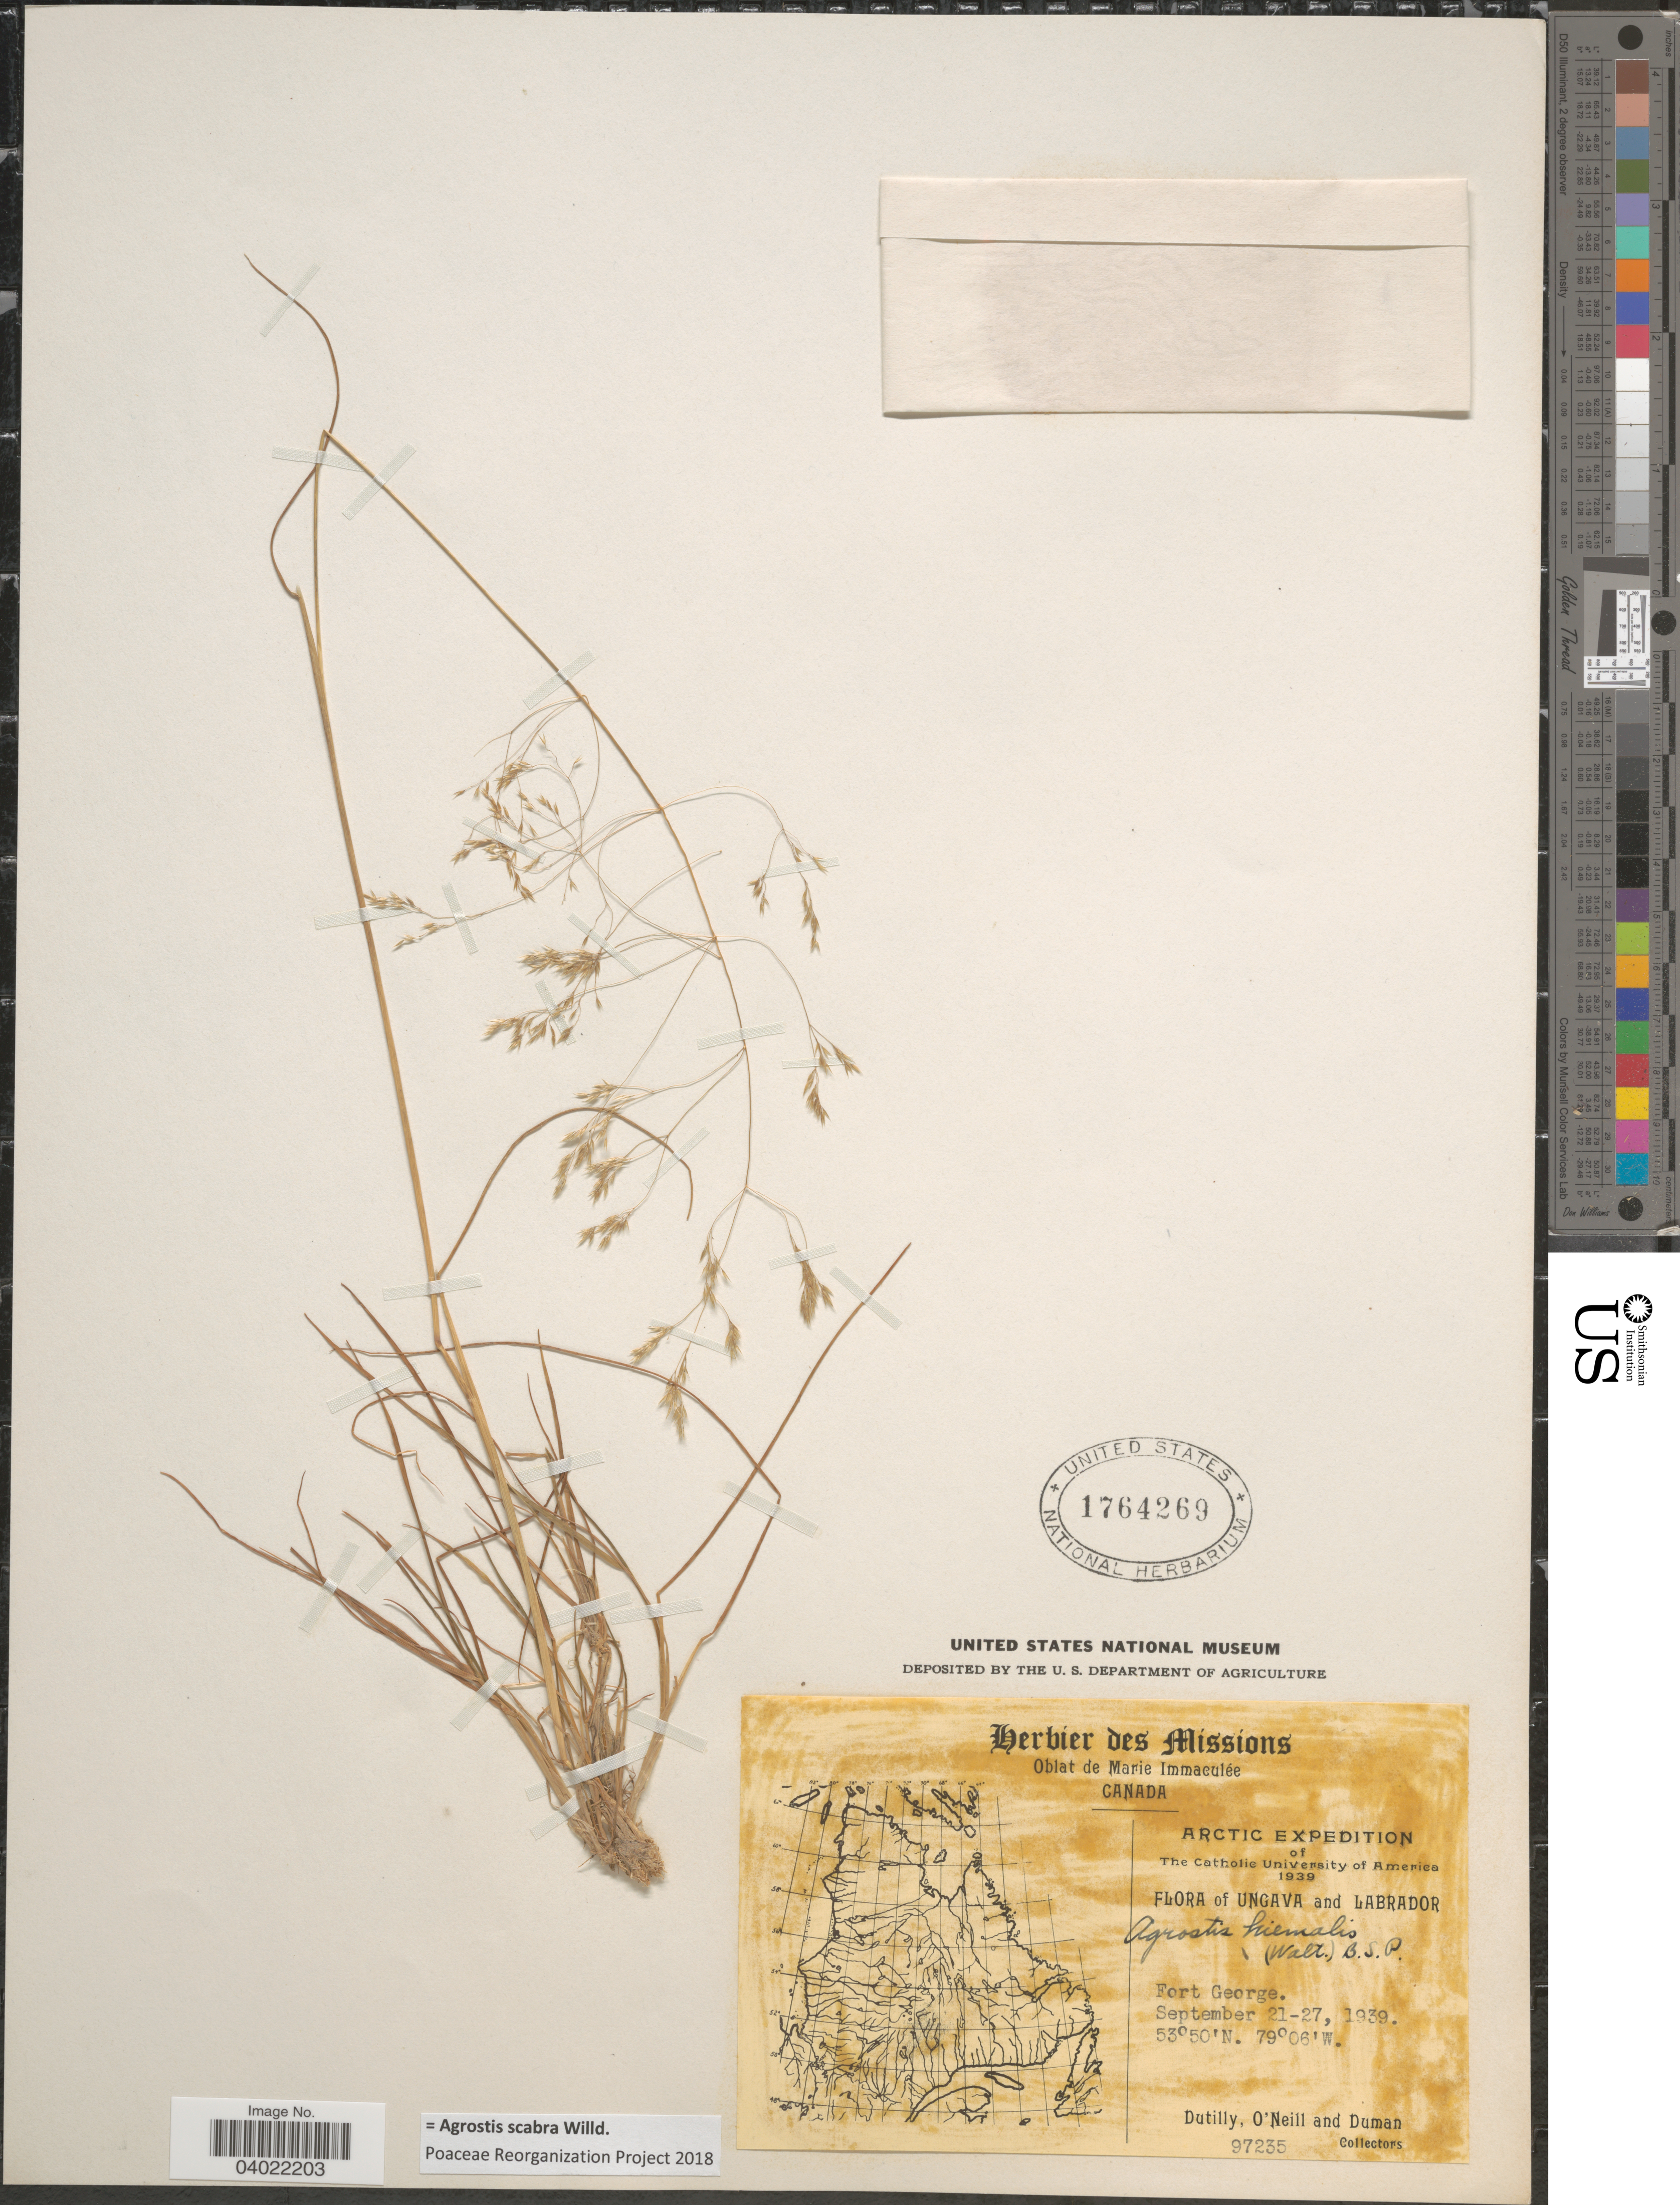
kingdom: Plantae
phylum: Tracheophyta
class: Liliopsida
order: Poales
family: Poaceae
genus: Agrostis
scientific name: Agrostis scabra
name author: Willd.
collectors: -. Dutilly, -. O'Neill & -. Duman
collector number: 97235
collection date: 1939-09-21/1939-09-27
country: Canada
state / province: Newfoundland and Labrador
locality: Ungava and Labrador. Fort George.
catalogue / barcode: US 1764269